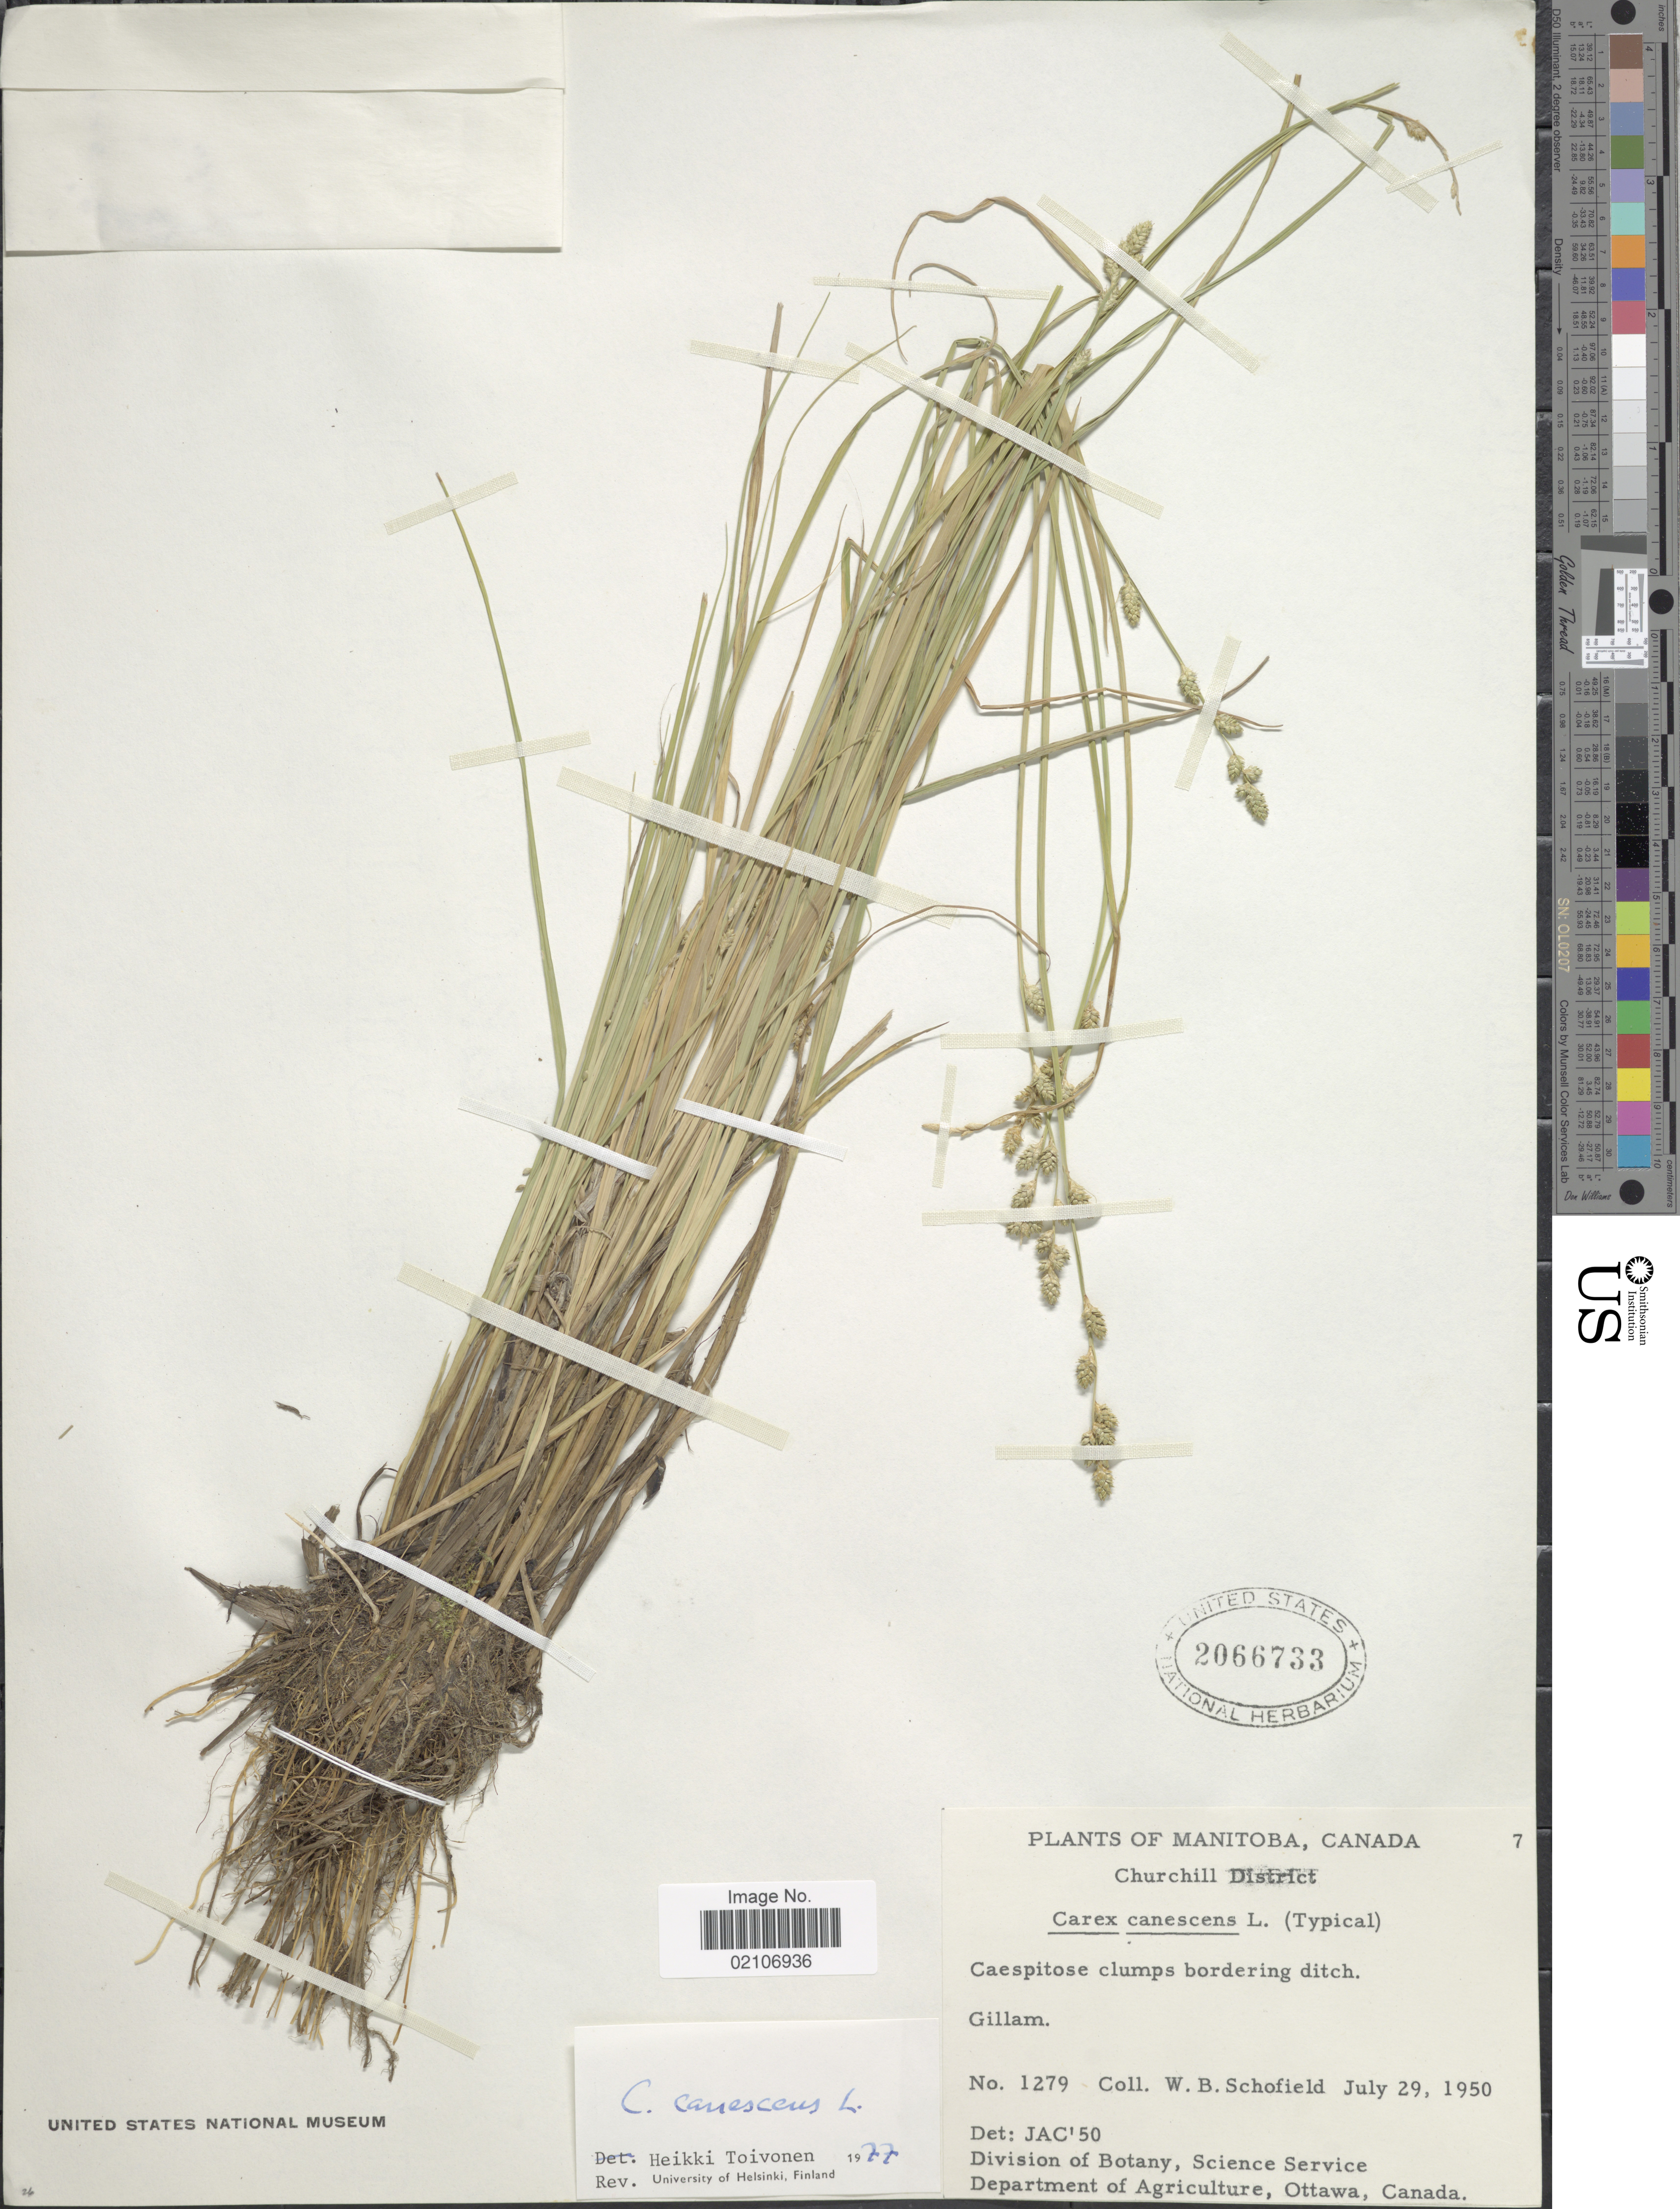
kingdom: Plantae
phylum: Tracheophyta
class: Liliopsida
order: Poales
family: Cyperaceae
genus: Carex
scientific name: Carex canescens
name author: L.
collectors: W. Schofield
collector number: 1279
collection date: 1950-07-29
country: Canada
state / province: Manitoba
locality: Manitoba, Canada, Gillam. Churchill District.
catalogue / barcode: US 2066733